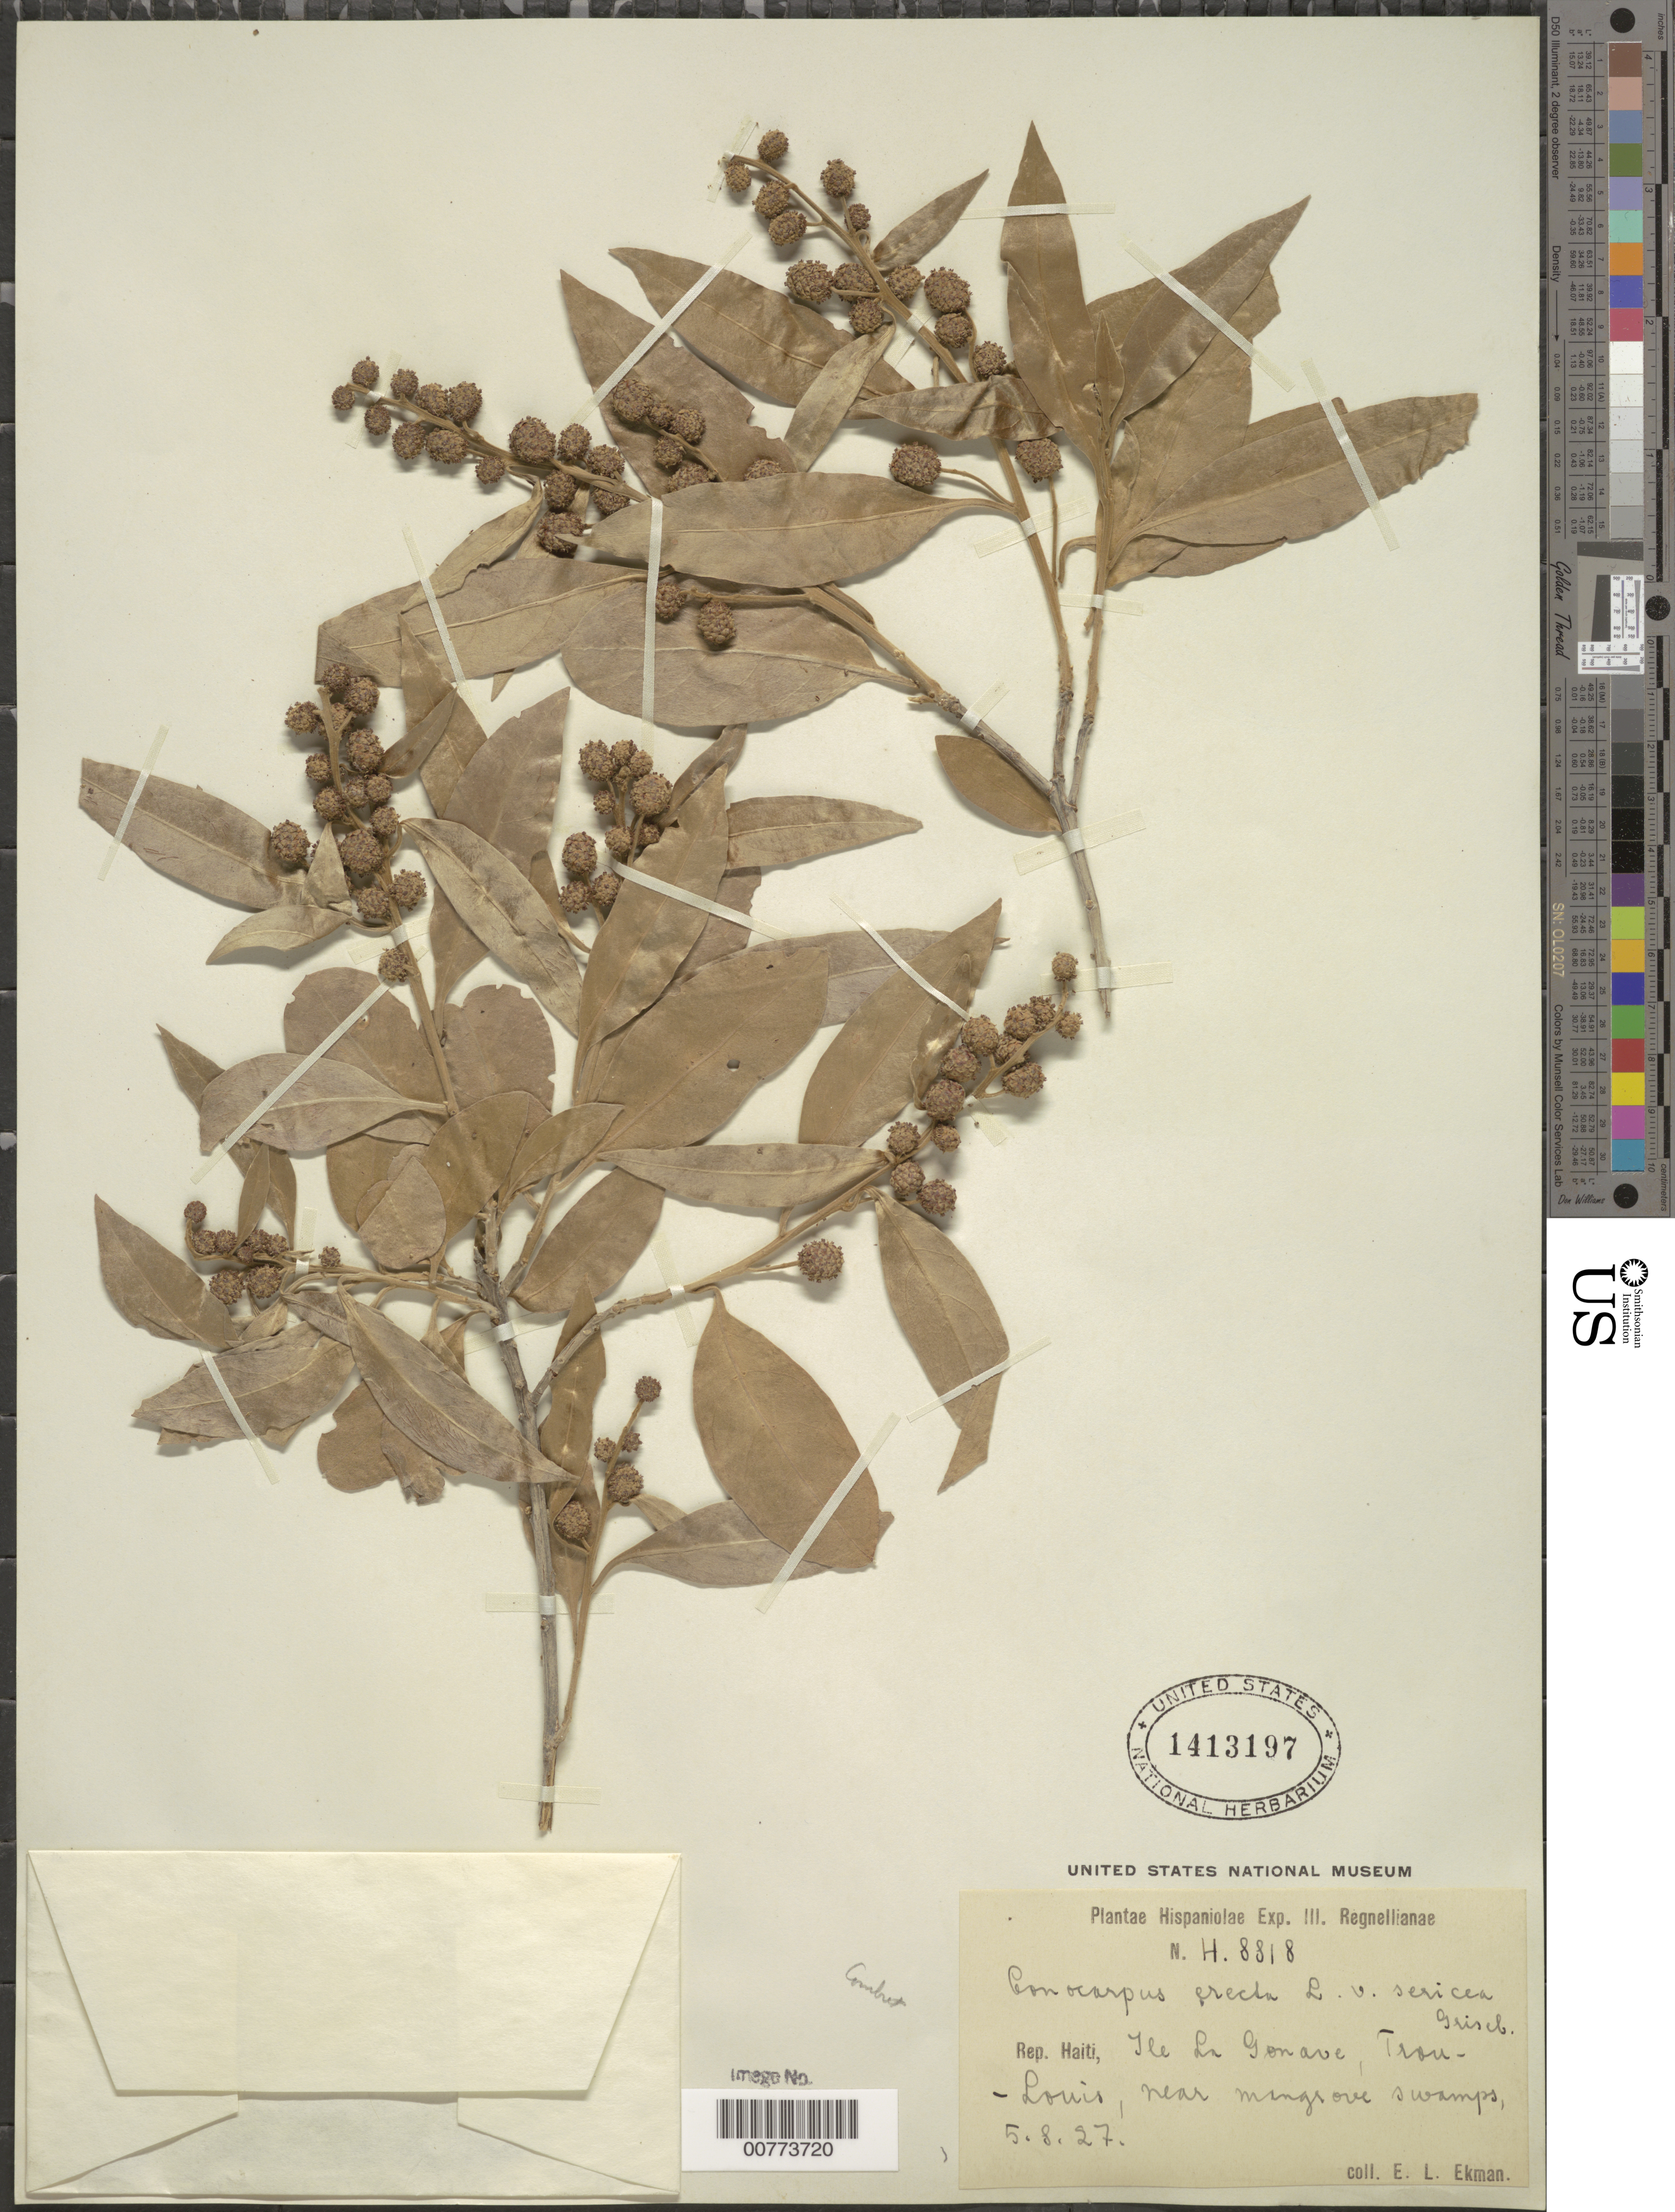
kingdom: Plantae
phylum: Tracheophyta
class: Magnoliopsida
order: Myrtales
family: Combretaceae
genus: Conocarpus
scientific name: Conocarpus erectus var. sericeus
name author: E. Forst. ex DC.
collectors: E. L. Ekman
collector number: H 8818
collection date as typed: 05 Aug 1927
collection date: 1927-08-05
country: Haiti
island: Hispaniola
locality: Ile La Gonave, Trou-Louis.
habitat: Near mangrove swamps.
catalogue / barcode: US 1413197